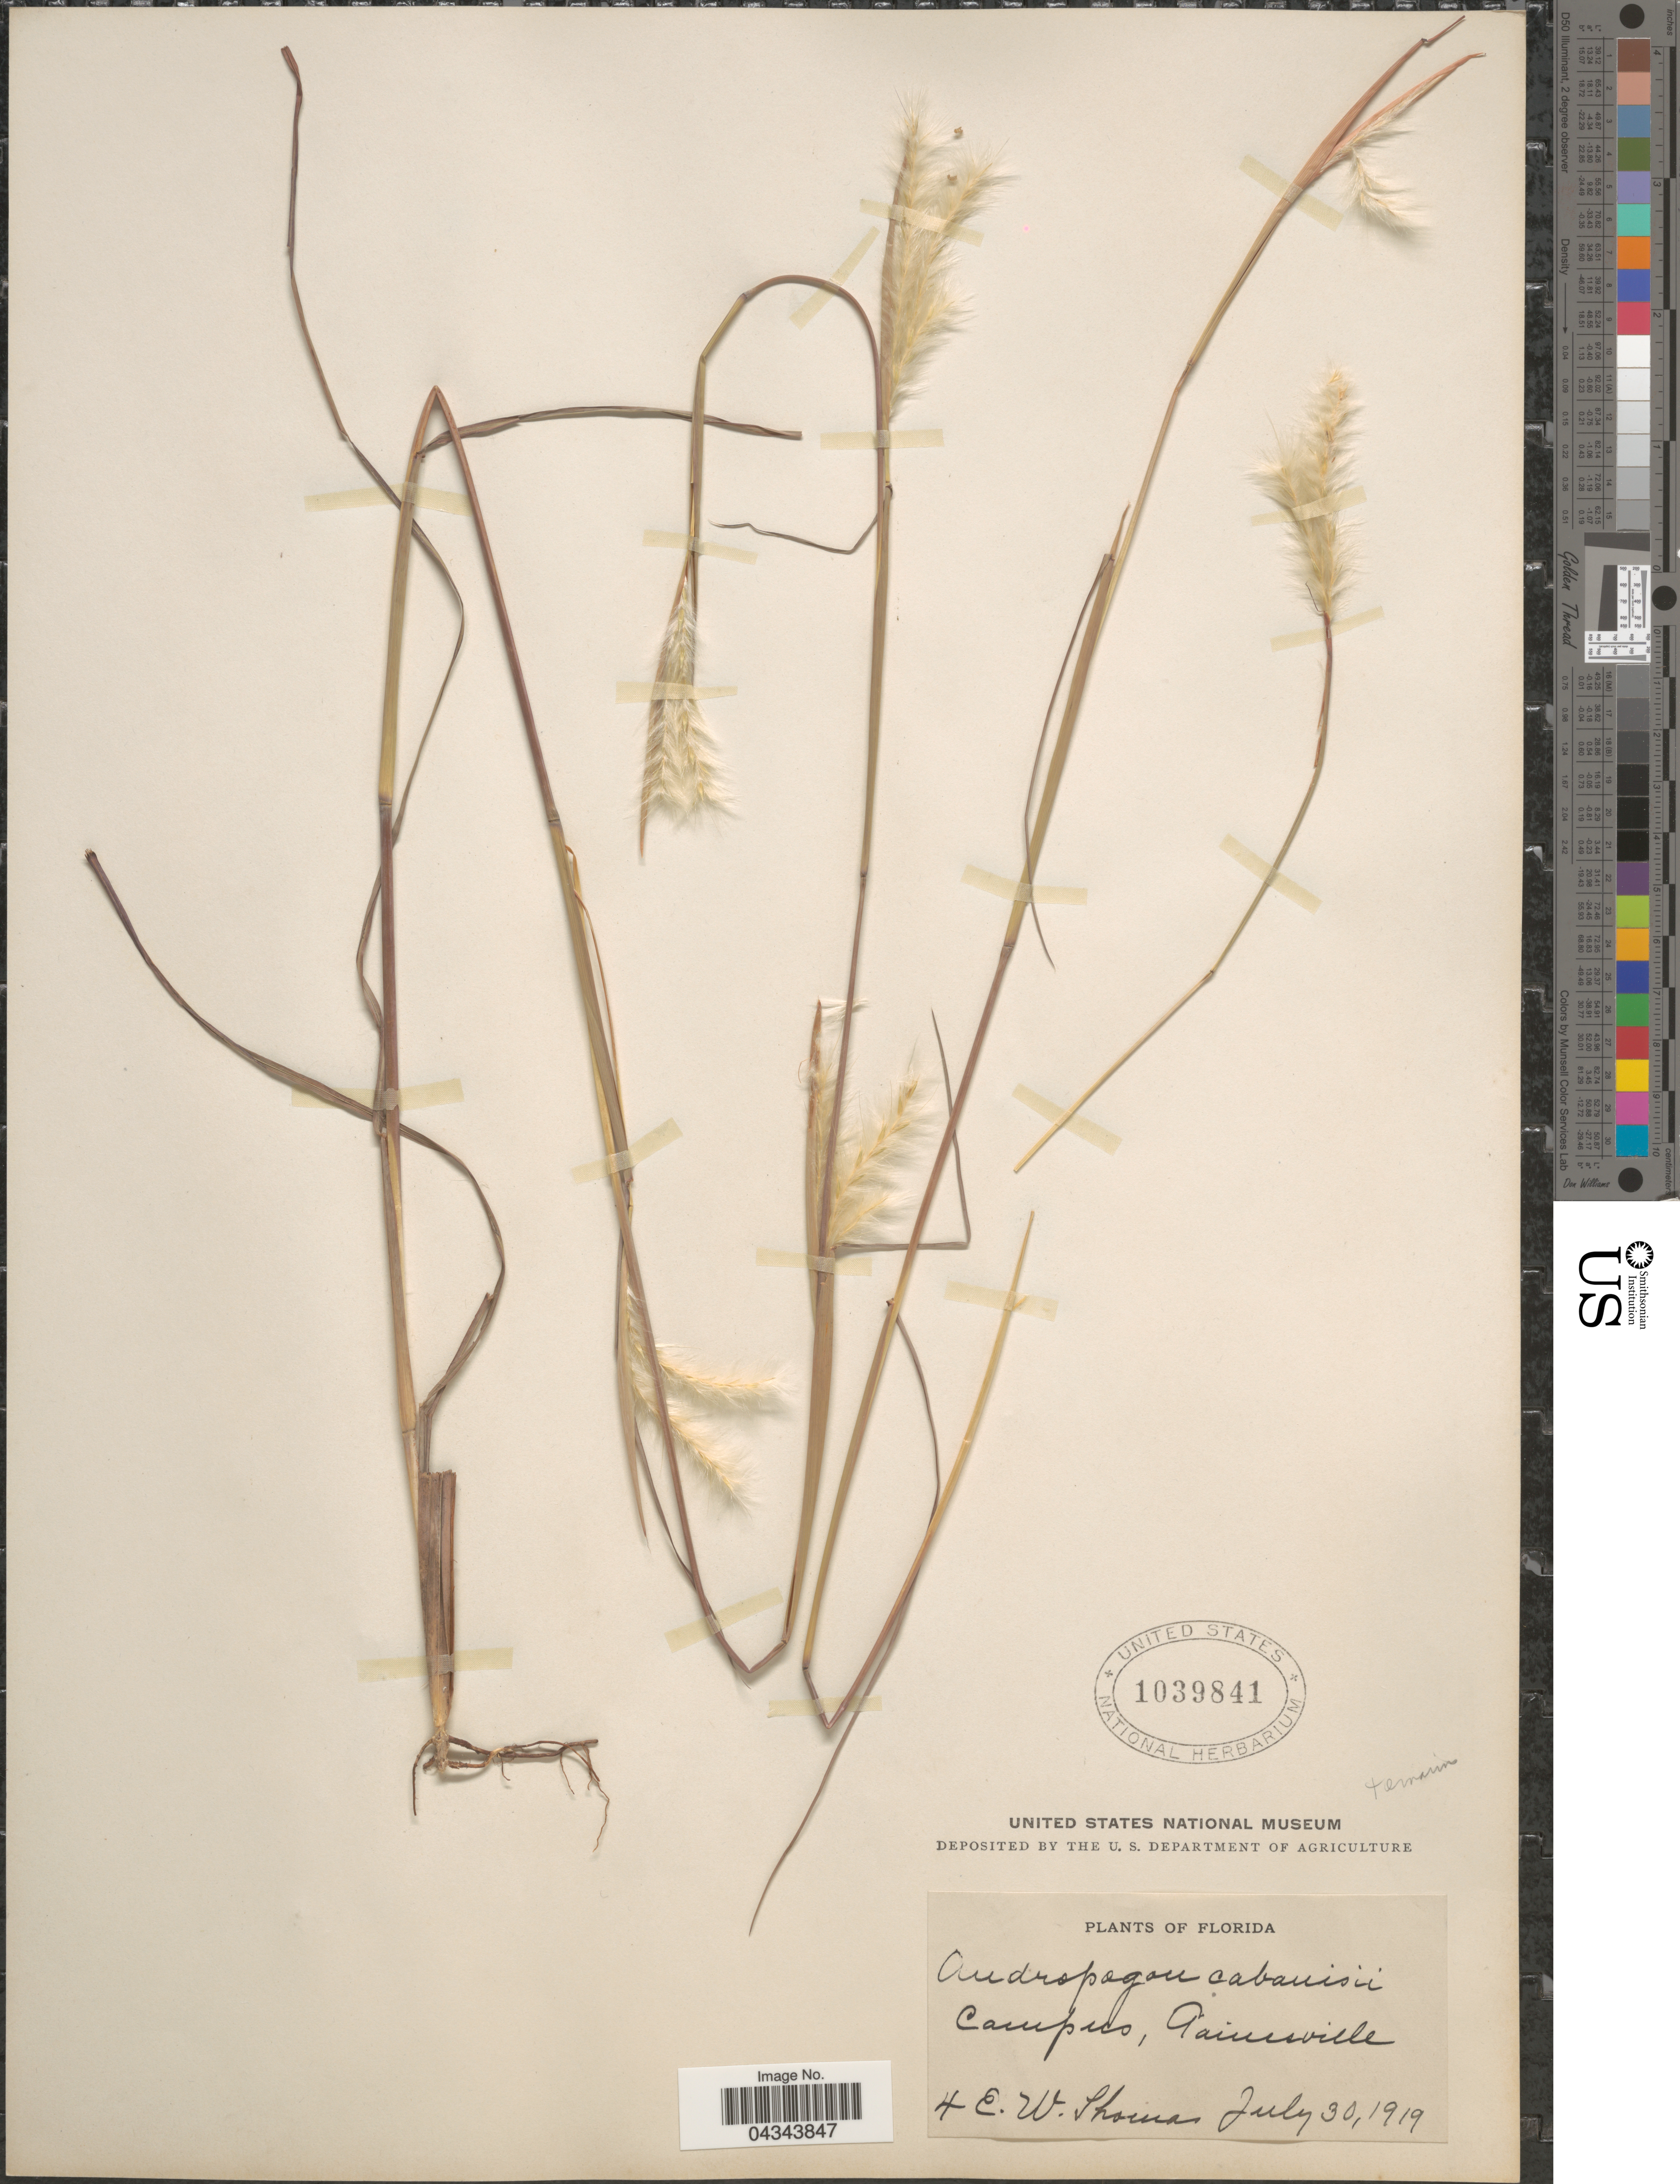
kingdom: Plantae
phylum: Tracheophyta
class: Liliopsida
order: Poales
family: Poaceae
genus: Andropogon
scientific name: Andropogon ternarius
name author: Michx.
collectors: E. Thomas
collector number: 4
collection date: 1919-07-30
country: United States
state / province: Florida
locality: Campus, Gainesville.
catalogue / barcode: US 1039841